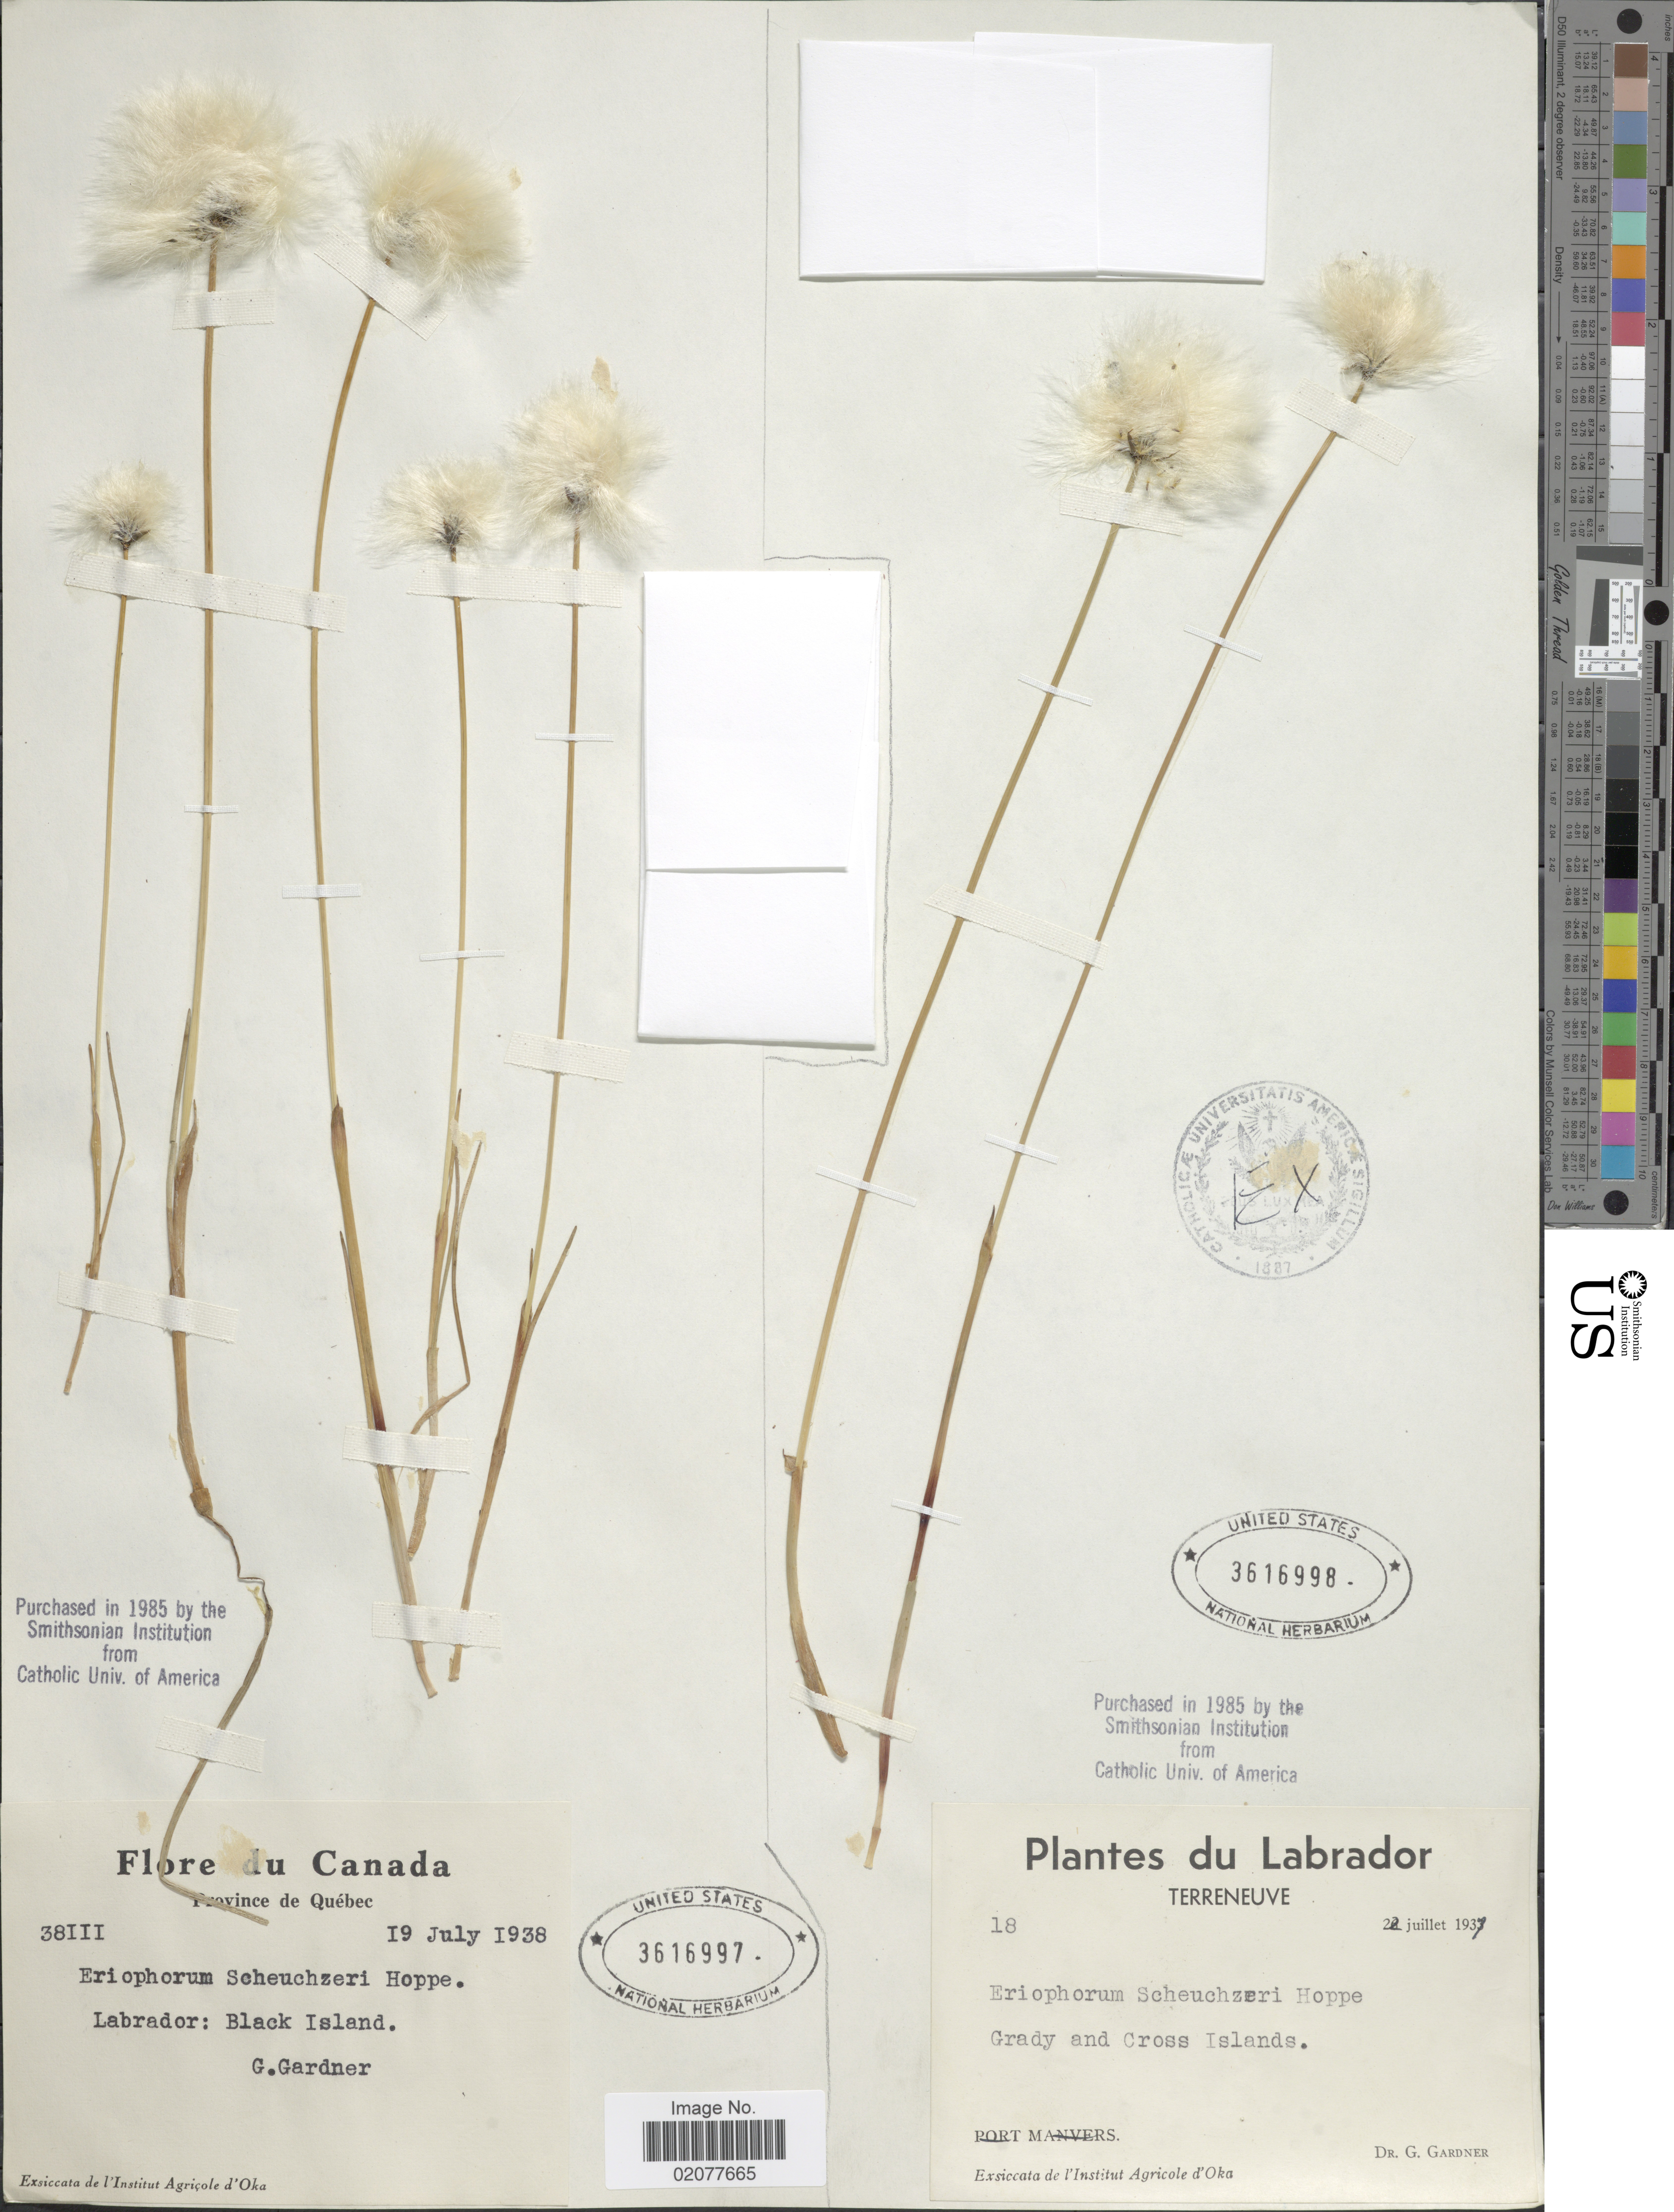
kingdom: Plantae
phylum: Tracheophyta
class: Liliopsida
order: Poales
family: Cyperaceae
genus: Eriophorum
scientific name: Eriophorum scheuchzeri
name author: Hoppe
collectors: G. Gardner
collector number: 18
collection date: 1937-07-22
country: Canada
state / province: Newfoundland and Labrador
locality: Labrador, Terreneuve, Grady and Gross Islands.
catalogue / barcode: US 3616998-2